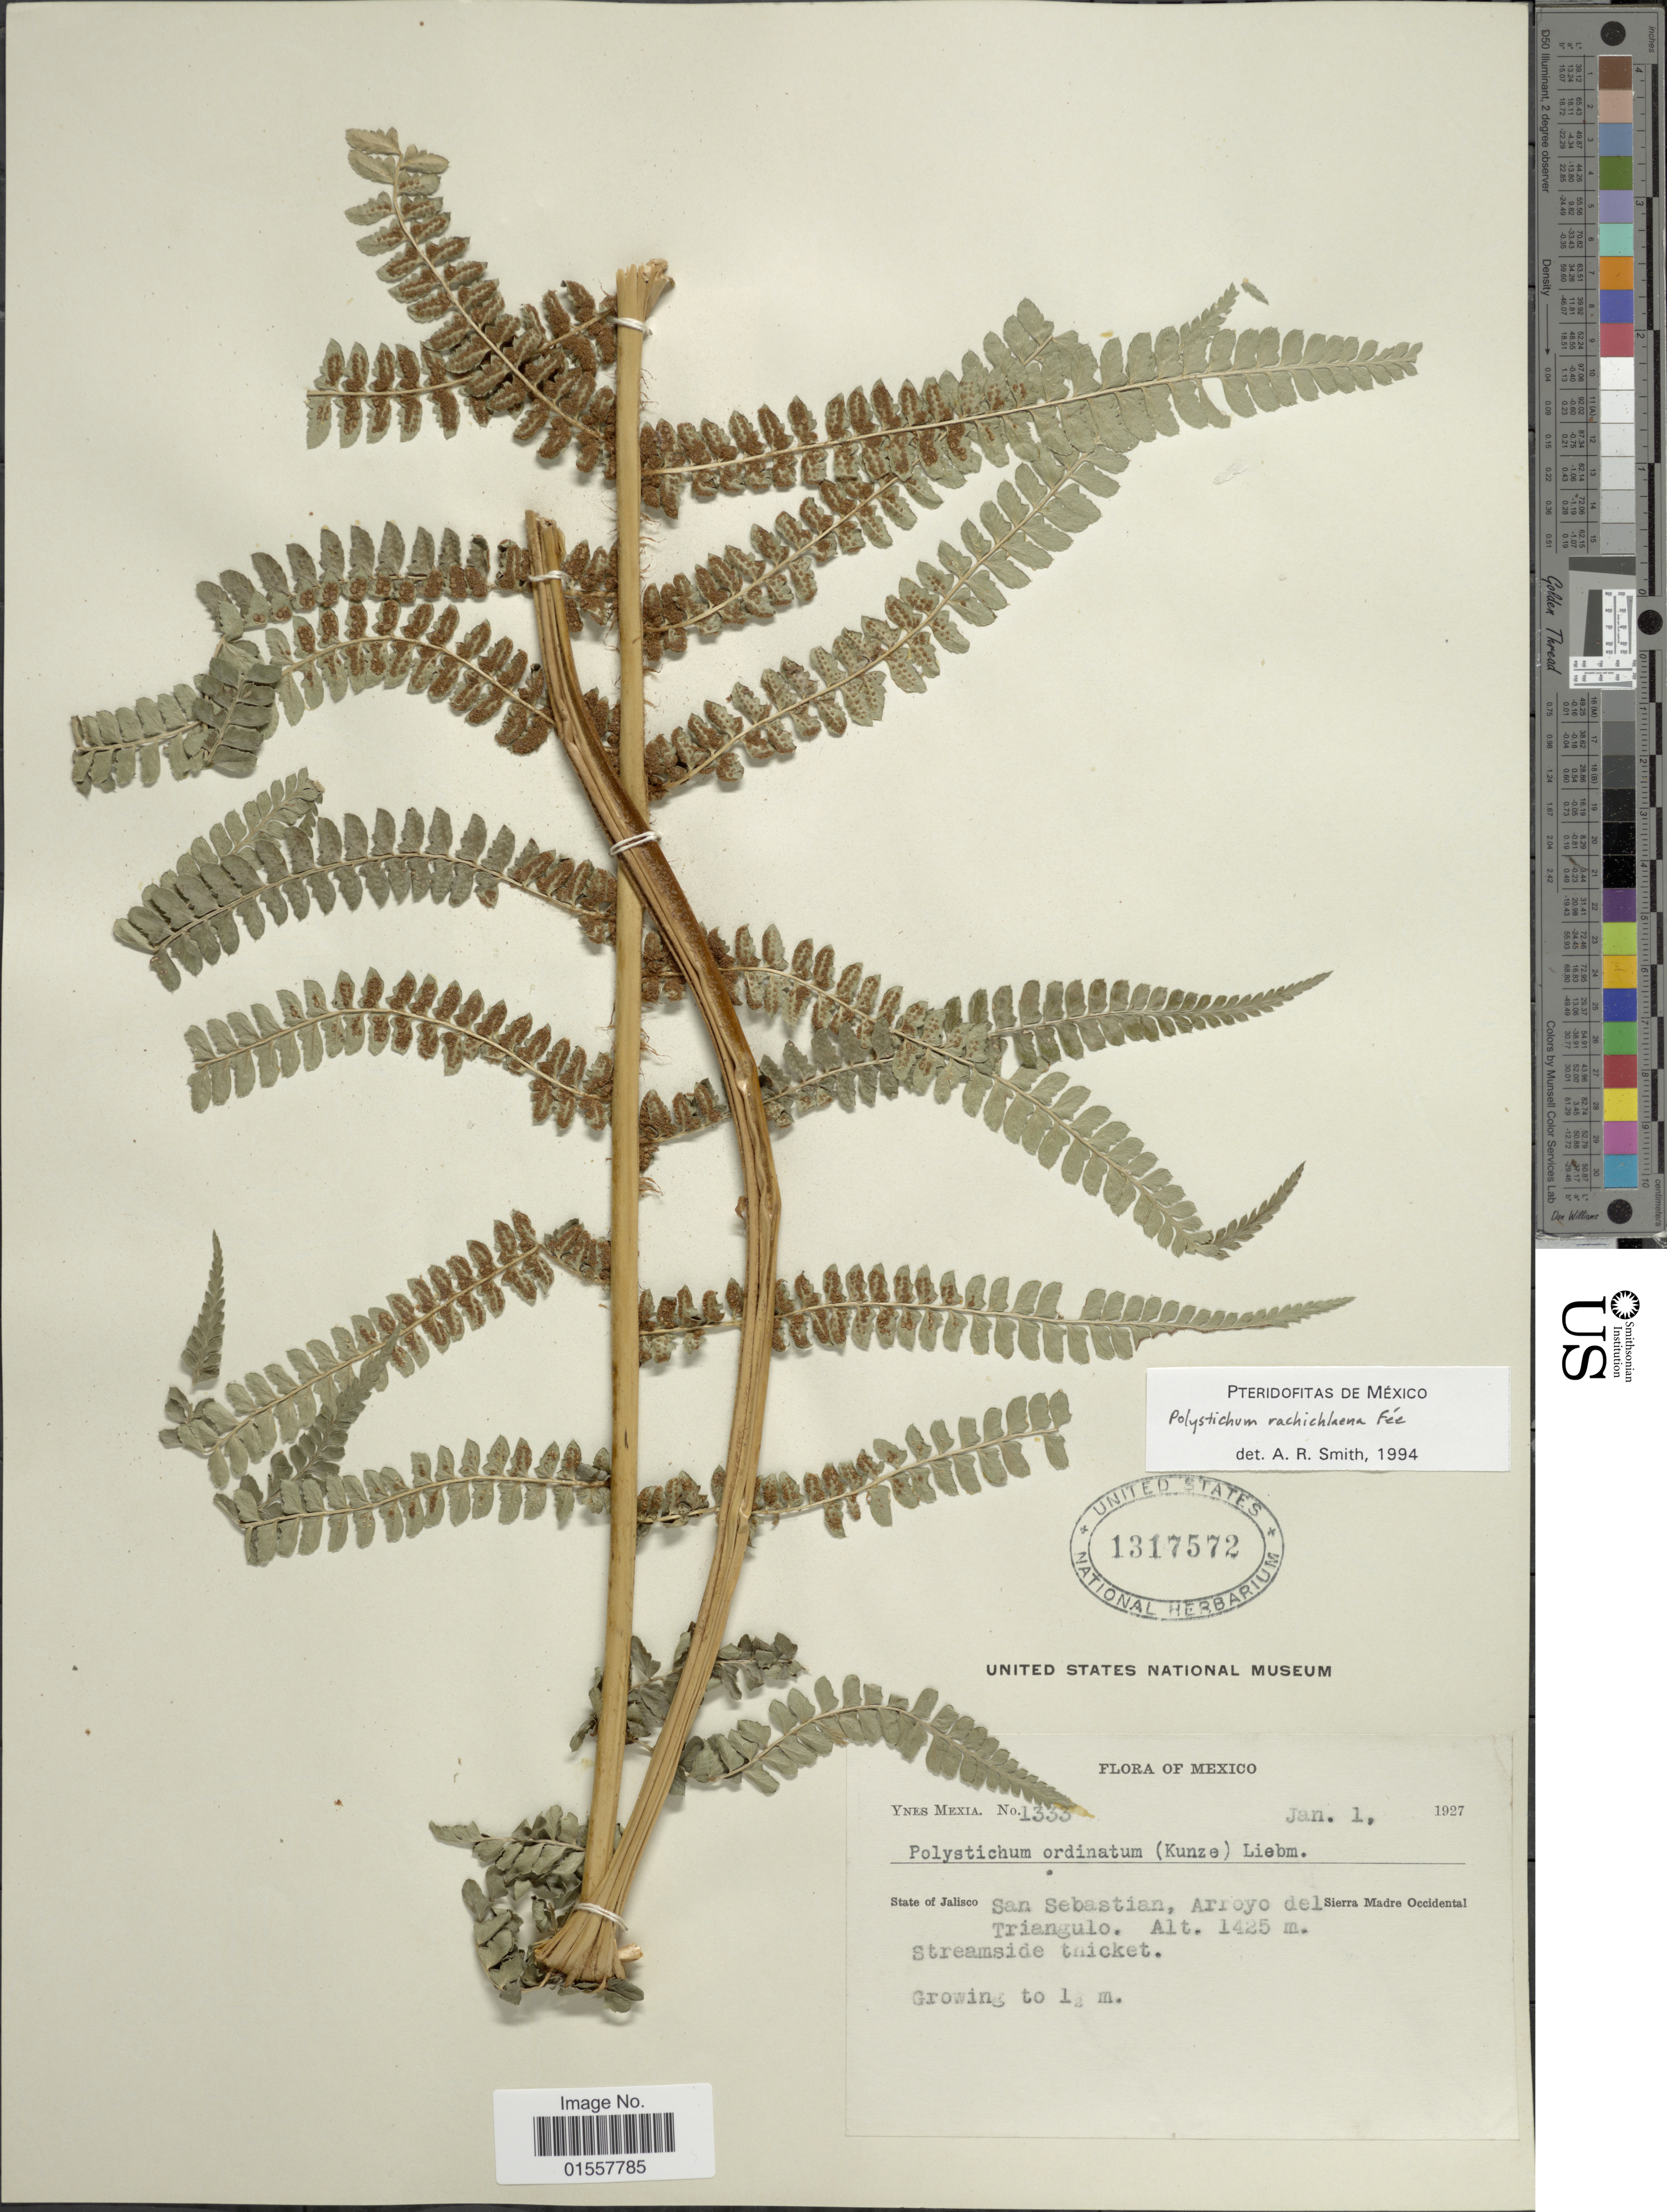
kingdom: Plantae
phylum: Tracheophyta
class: Polypodiopsida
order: Polypodiales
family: Dryopteridaceae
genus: Polystichum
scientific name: Polystichum rachichlaena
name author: Fée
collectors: Y. Mexia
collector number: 1333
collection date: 1927-01-01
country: Mexico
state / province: Jalisco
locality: State of Jalisco, San Sebastian, Arroyo del Sierra Madre Occidental TTriangulo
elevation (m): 1425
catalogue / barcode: US 1317572